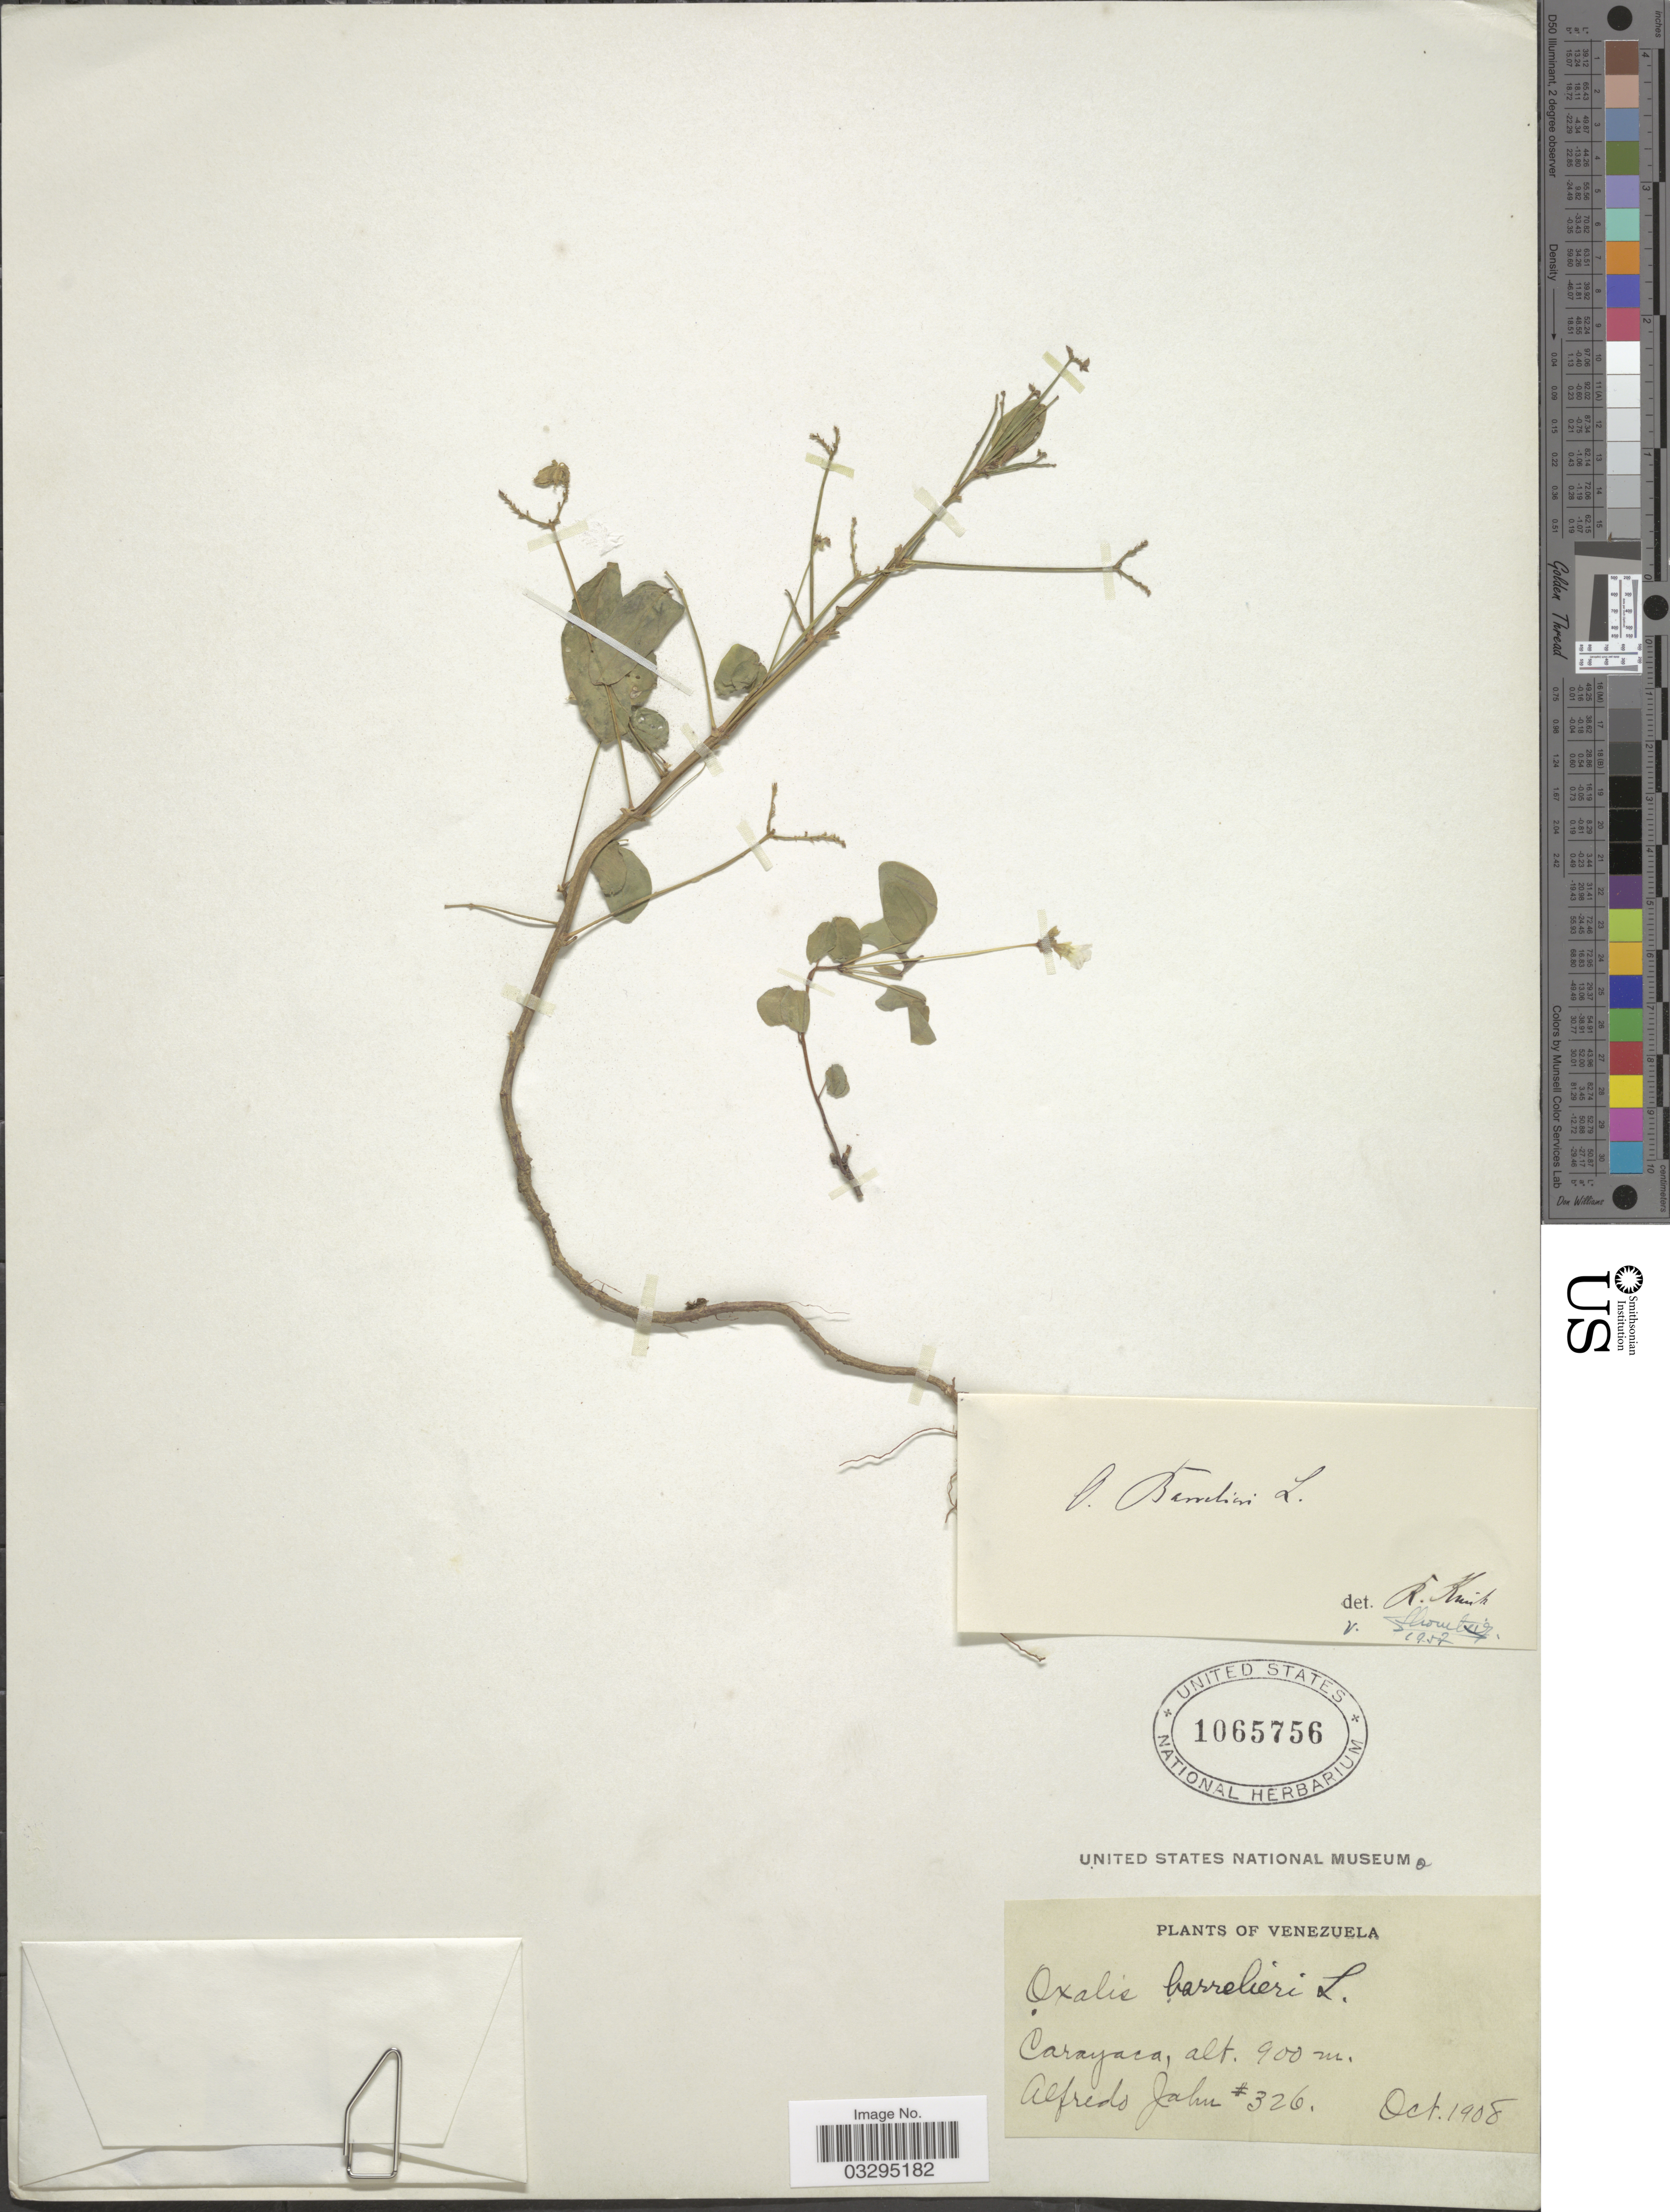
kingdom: Plantae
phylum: Tracheophyta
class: Magnoliopsida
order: Oxalidales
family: Oxalidaceae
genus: Oxalis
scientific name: Oxalis barrelieri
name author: L.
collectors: A. Jahn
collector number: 326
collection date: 1908-10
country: Venezuela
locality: Carayaca.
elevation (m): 900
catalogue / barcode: US 1065756